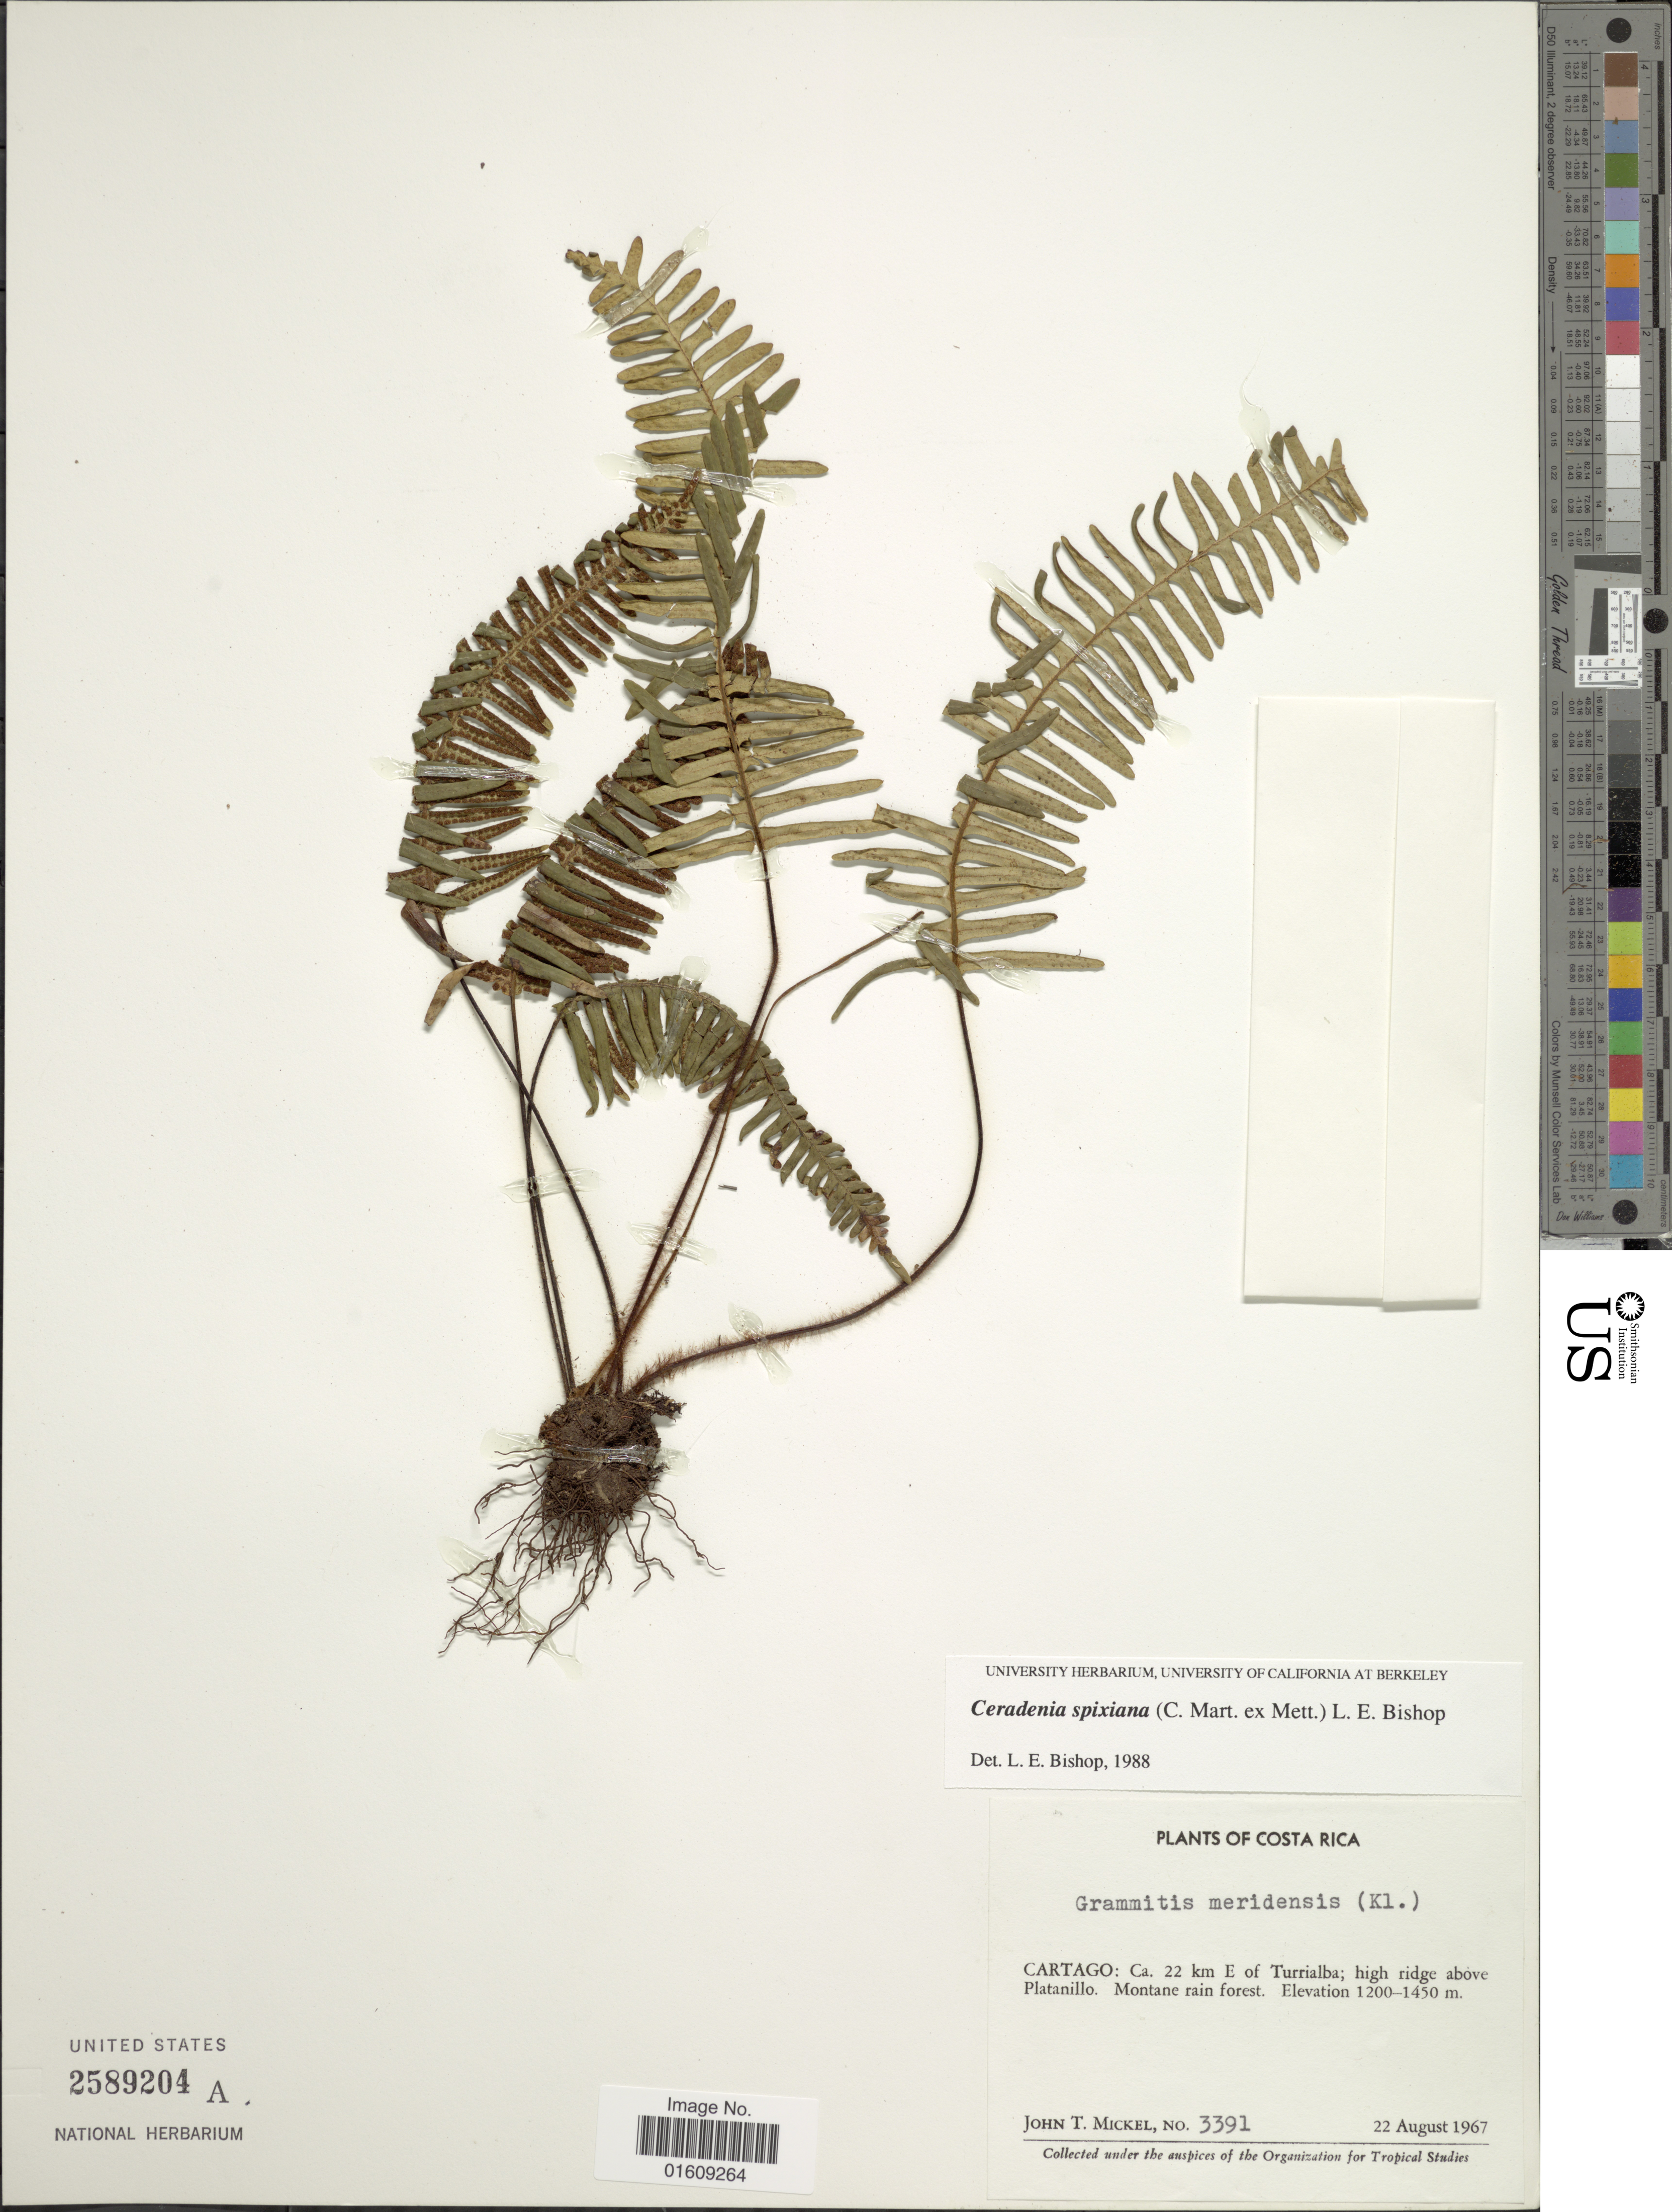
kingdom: Plantae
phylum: Tracheophyta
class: Polypodiopsida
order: Polypodiales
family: Polypodiaceae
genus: Ceradenia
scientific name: Ceradenia spixiana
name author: (Mart. ex Mett.) L.E. Bishop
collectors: J. T. Mickel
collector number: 3391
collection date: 1967-08-22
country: Costa Rica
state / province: Cartago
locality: Costa Rica, Cartago: Ca. 22 km E of Turriabla; high ridge above Platanillo.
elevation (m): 1200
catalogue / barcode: US 2589204A